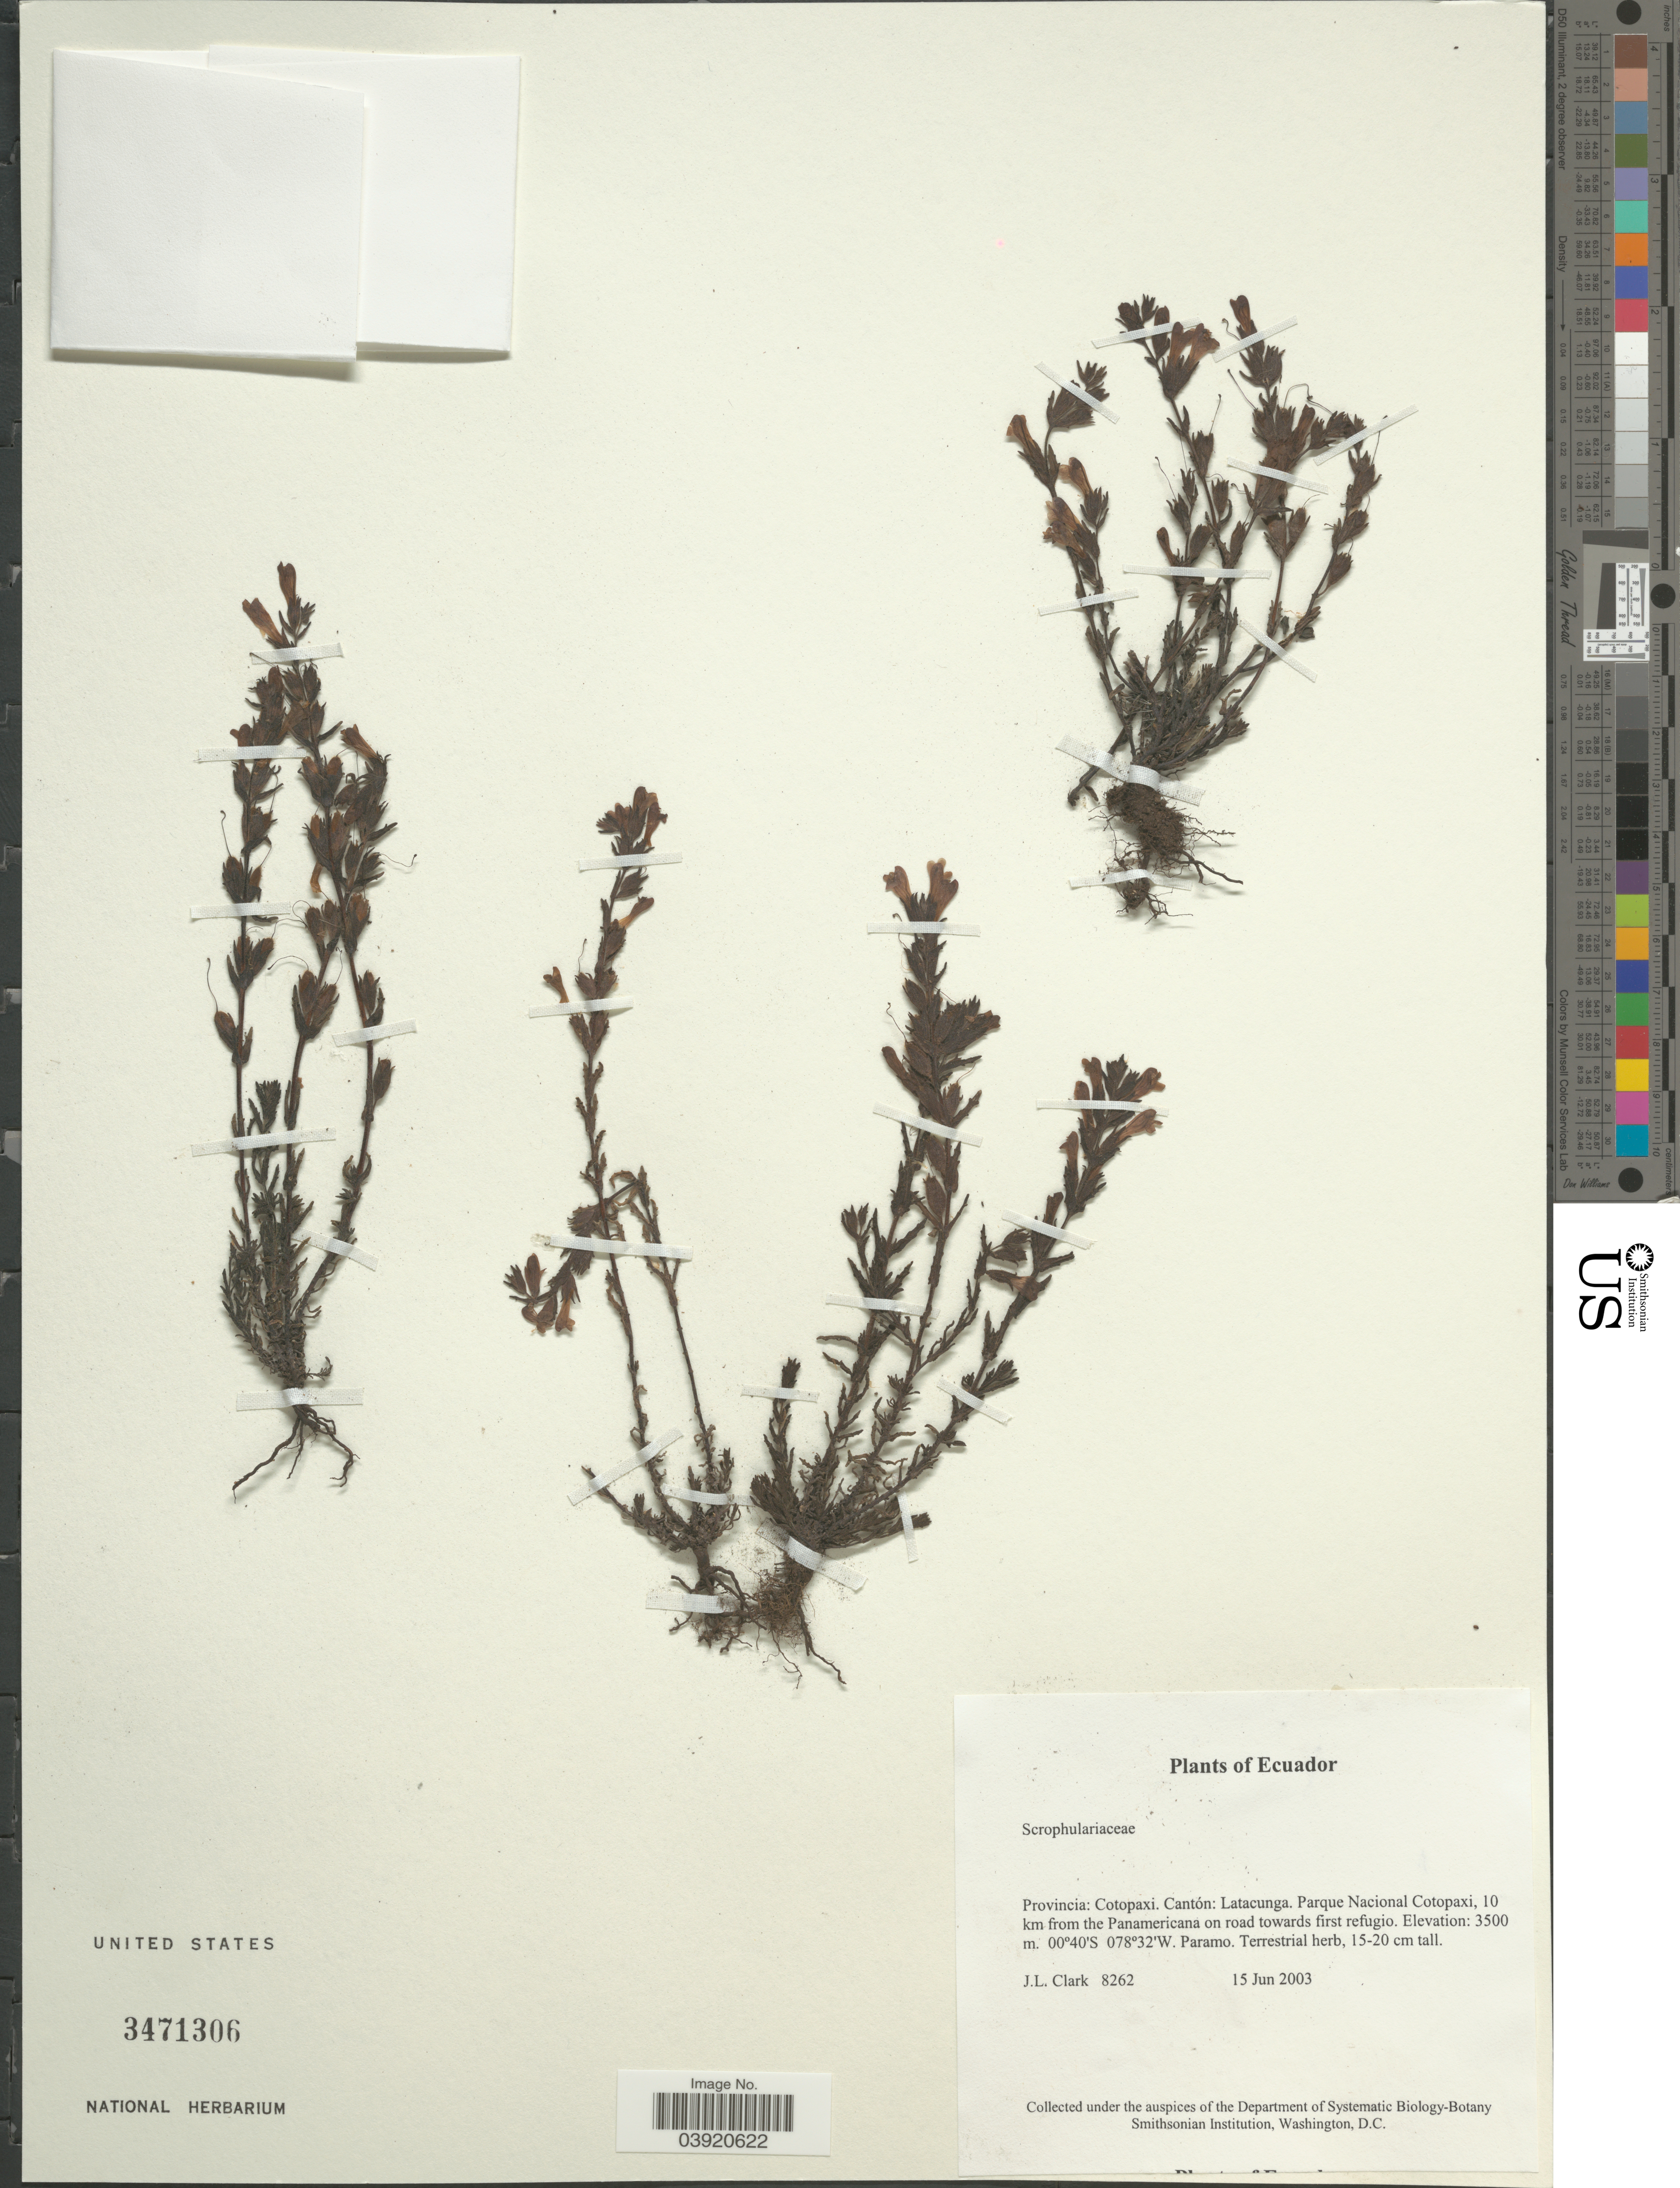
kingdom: Plantae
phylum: Tracheophyta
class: Magnoliopsida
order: Lamiales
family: Orobanchaceae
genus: Bartsia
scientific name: Bartsia sp.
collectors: J. L. Clark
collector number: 8262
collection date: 2003-06-15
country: Ecuador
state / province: Cotopaxi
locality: Cantón: Latacunga. Parque Nacional Cotopaxi, 10 km from the Panamericana on road towards refugio.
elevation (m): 3500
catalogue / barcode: US 3471306